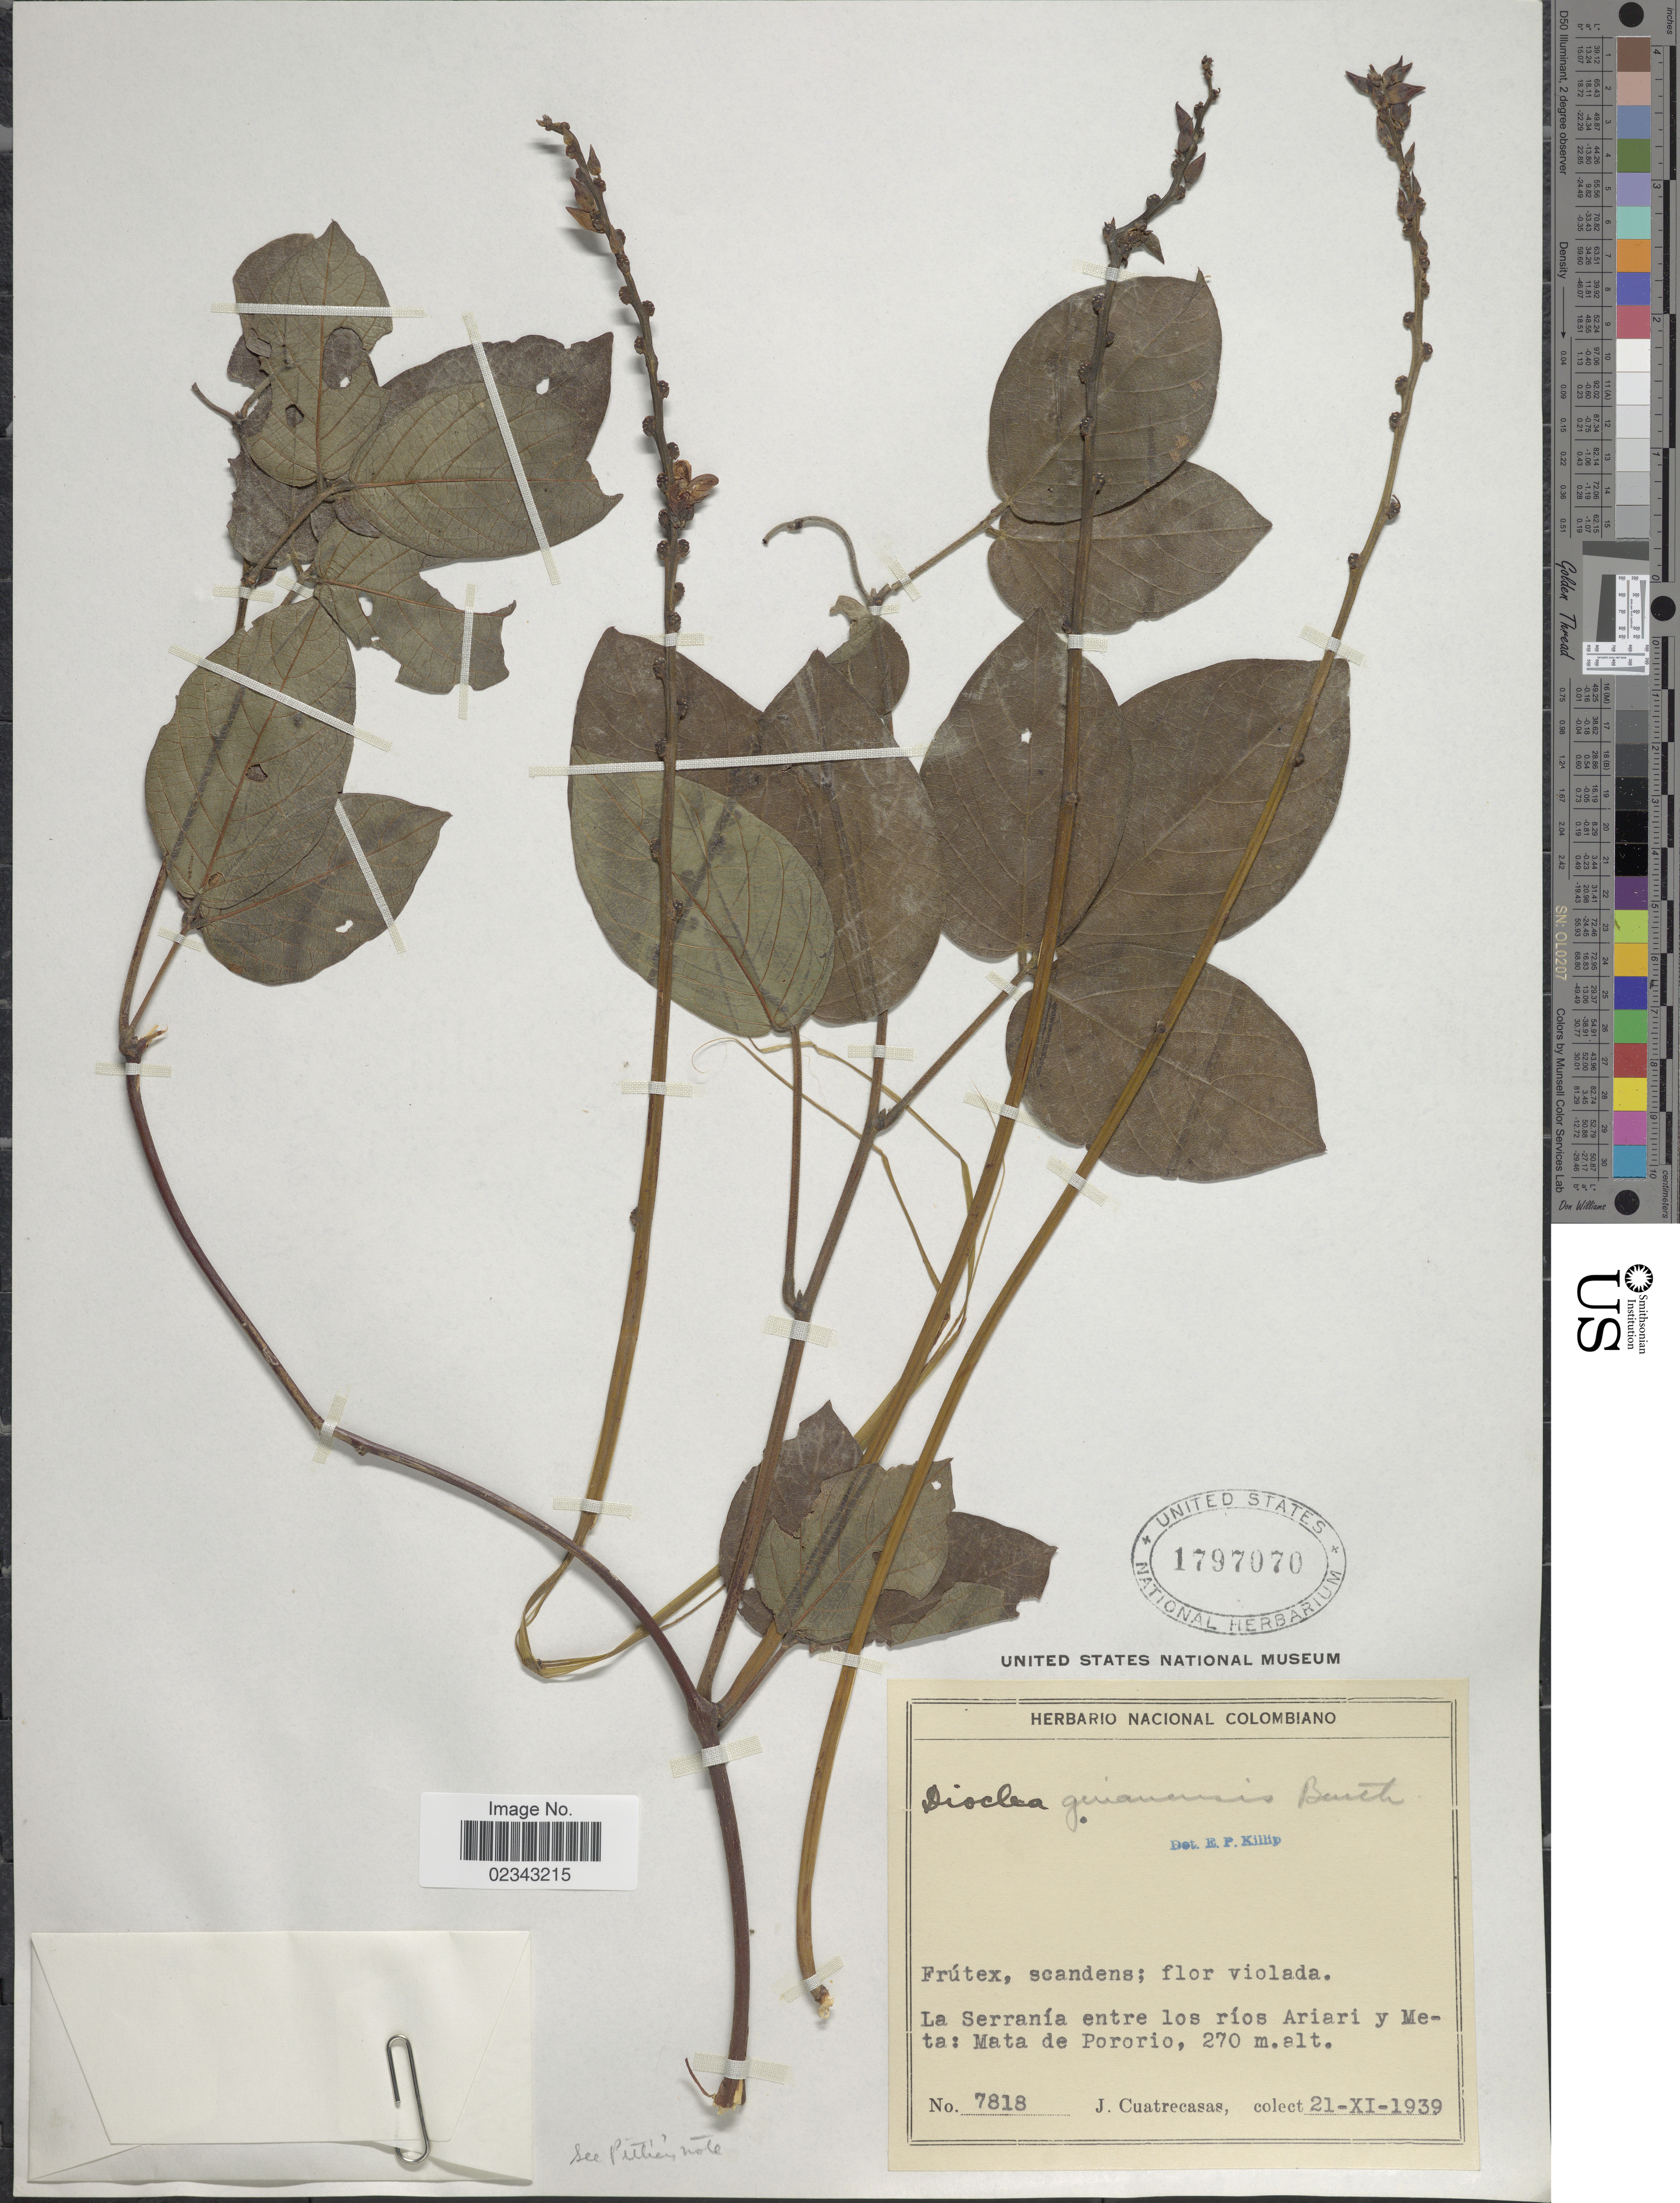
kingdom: Plantae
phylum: Tracheophyta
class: Magnoliopsida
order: Fabales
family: Fabaceae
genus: Dioclea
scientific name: Dioclea guianensis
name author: Benth.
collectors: J. Cuatrecasas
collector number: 7818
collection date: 1939-11-21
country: Colombia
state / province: Meta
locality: La Serranía entre los ríos Ariari y Meta: Mata de Pororio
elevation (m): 270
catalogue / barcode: US 1797070